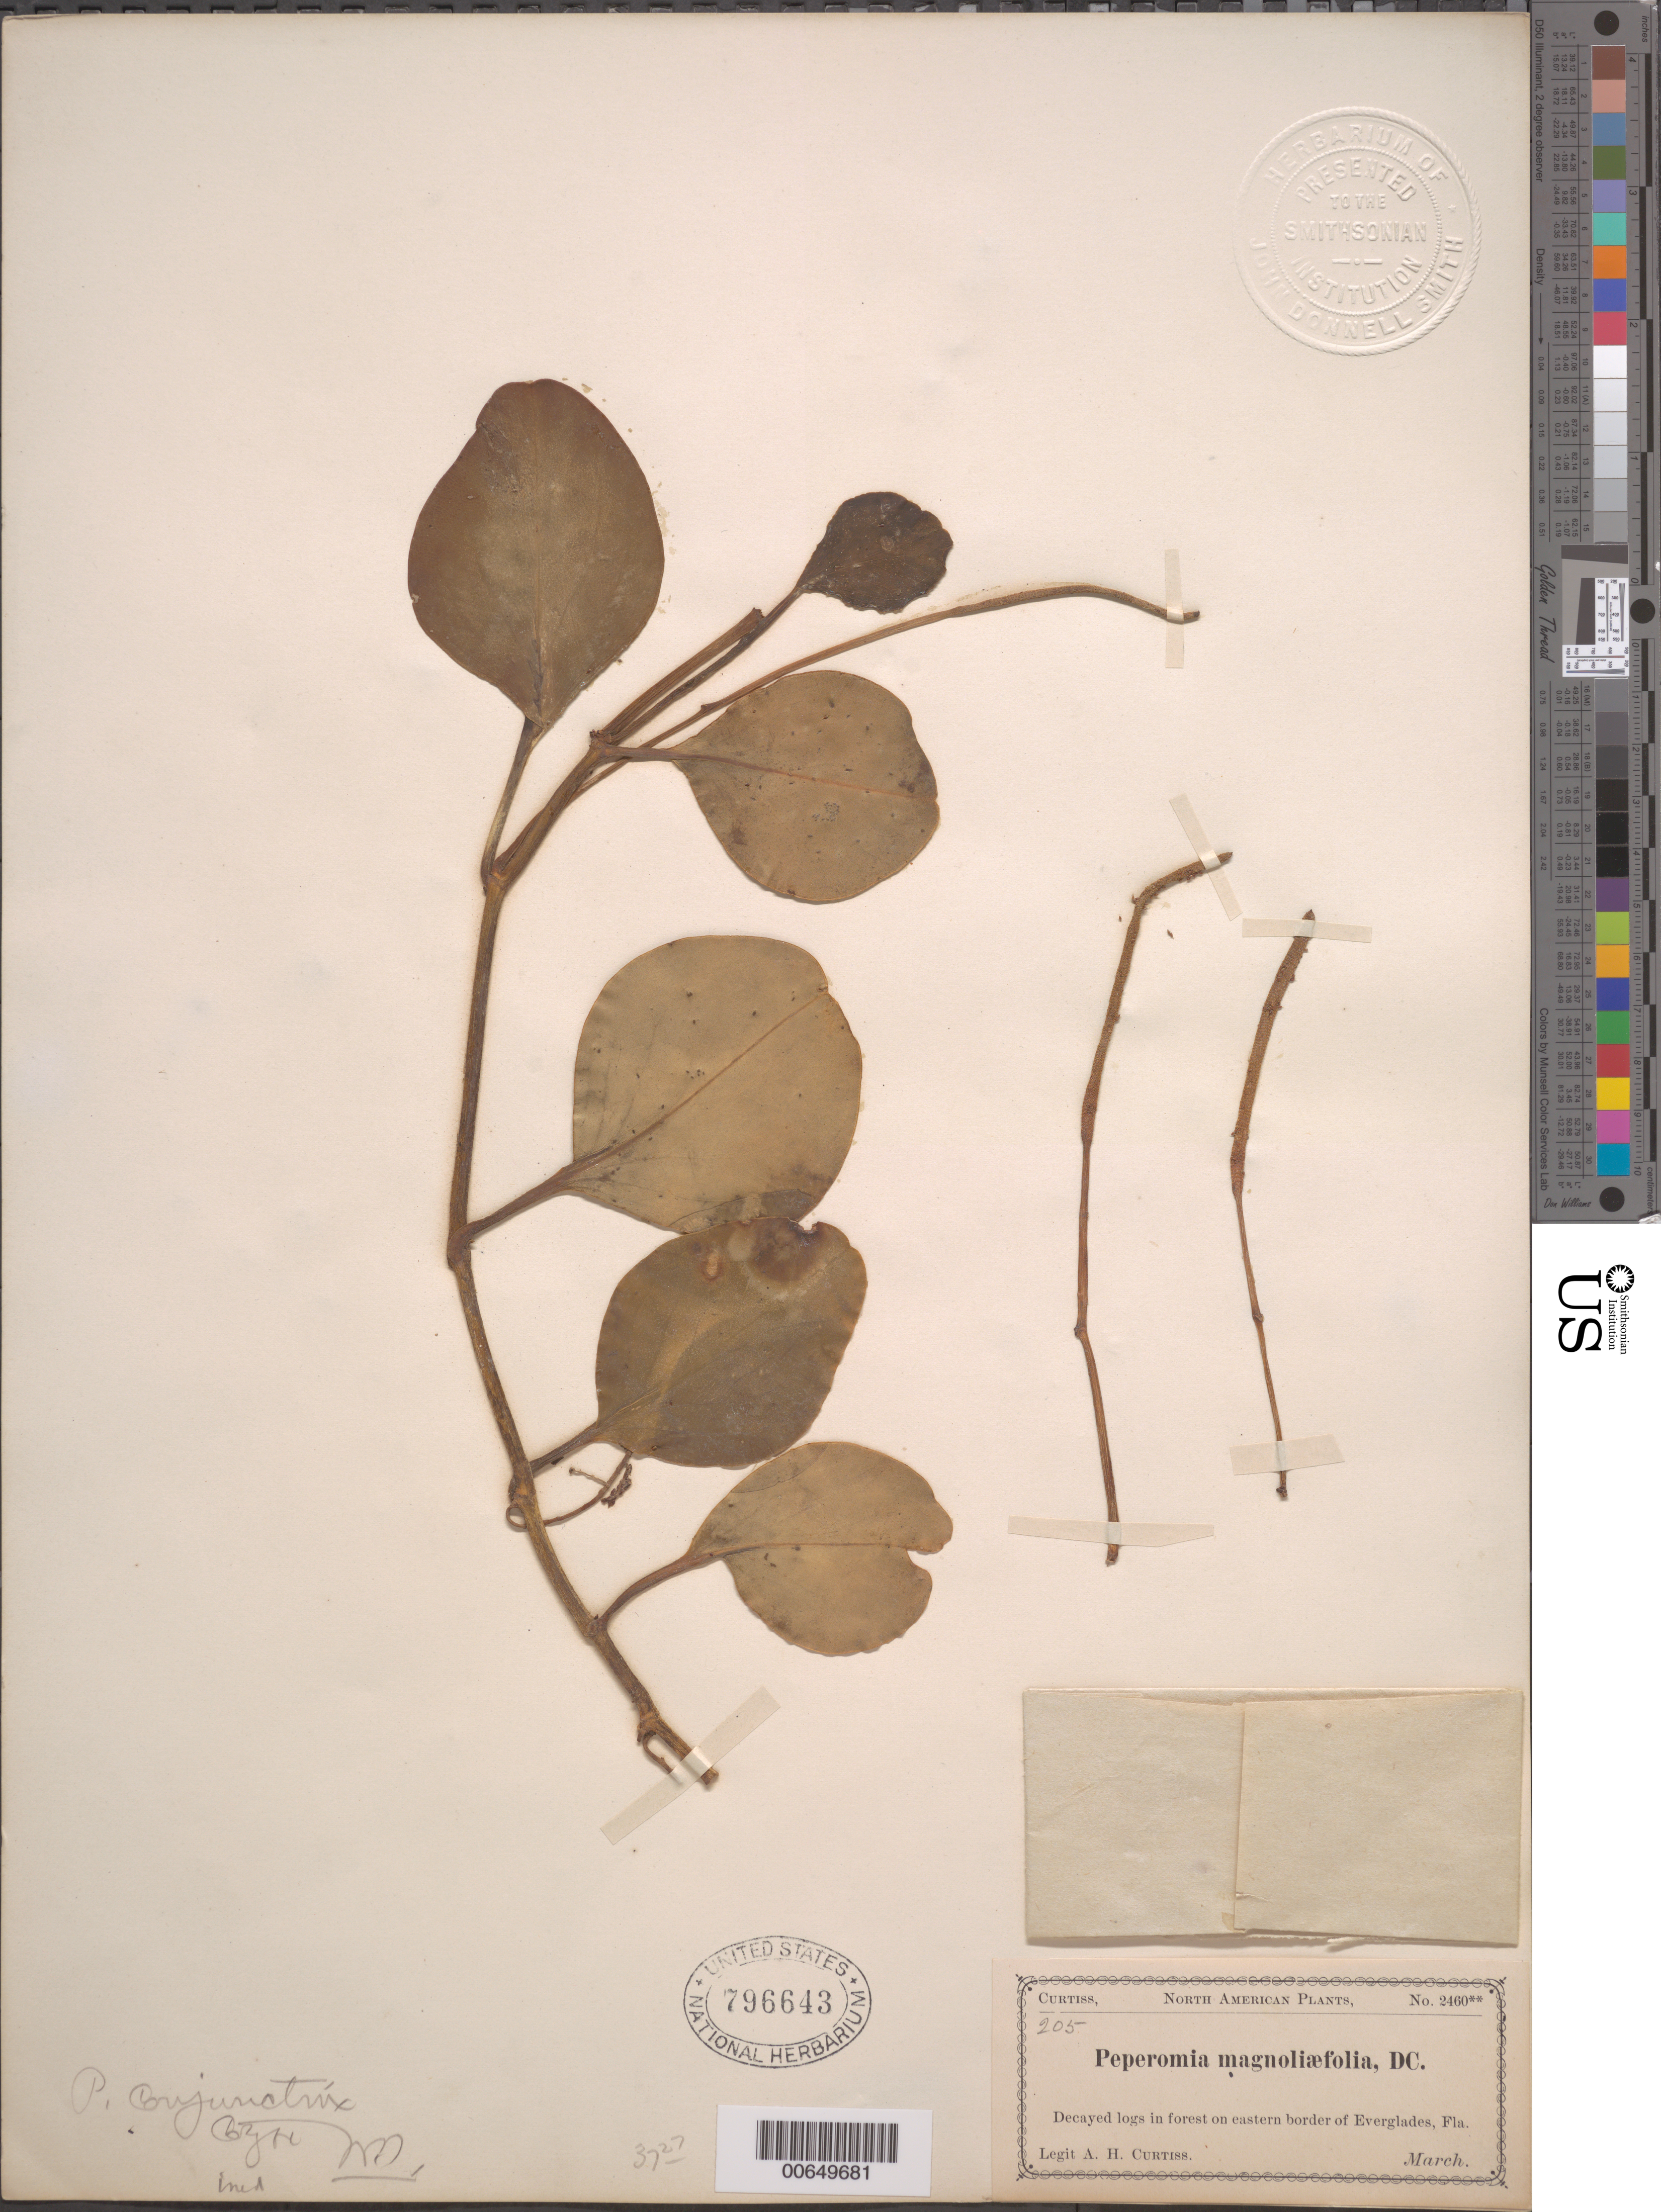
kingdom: Plantae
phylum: Tracheophyta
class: Magnoliopsida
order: Piperales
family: Piperaceae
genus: Peperomia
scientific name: Peperomia obtusifolia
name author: (L.) A. Dietr.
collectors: A. H. Curtiss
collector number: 2460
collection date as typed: Mar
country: United States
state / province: Florida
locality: On eastern border of Everglades, Florida.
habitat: Decayed logs in forest.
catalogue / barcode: US 796643